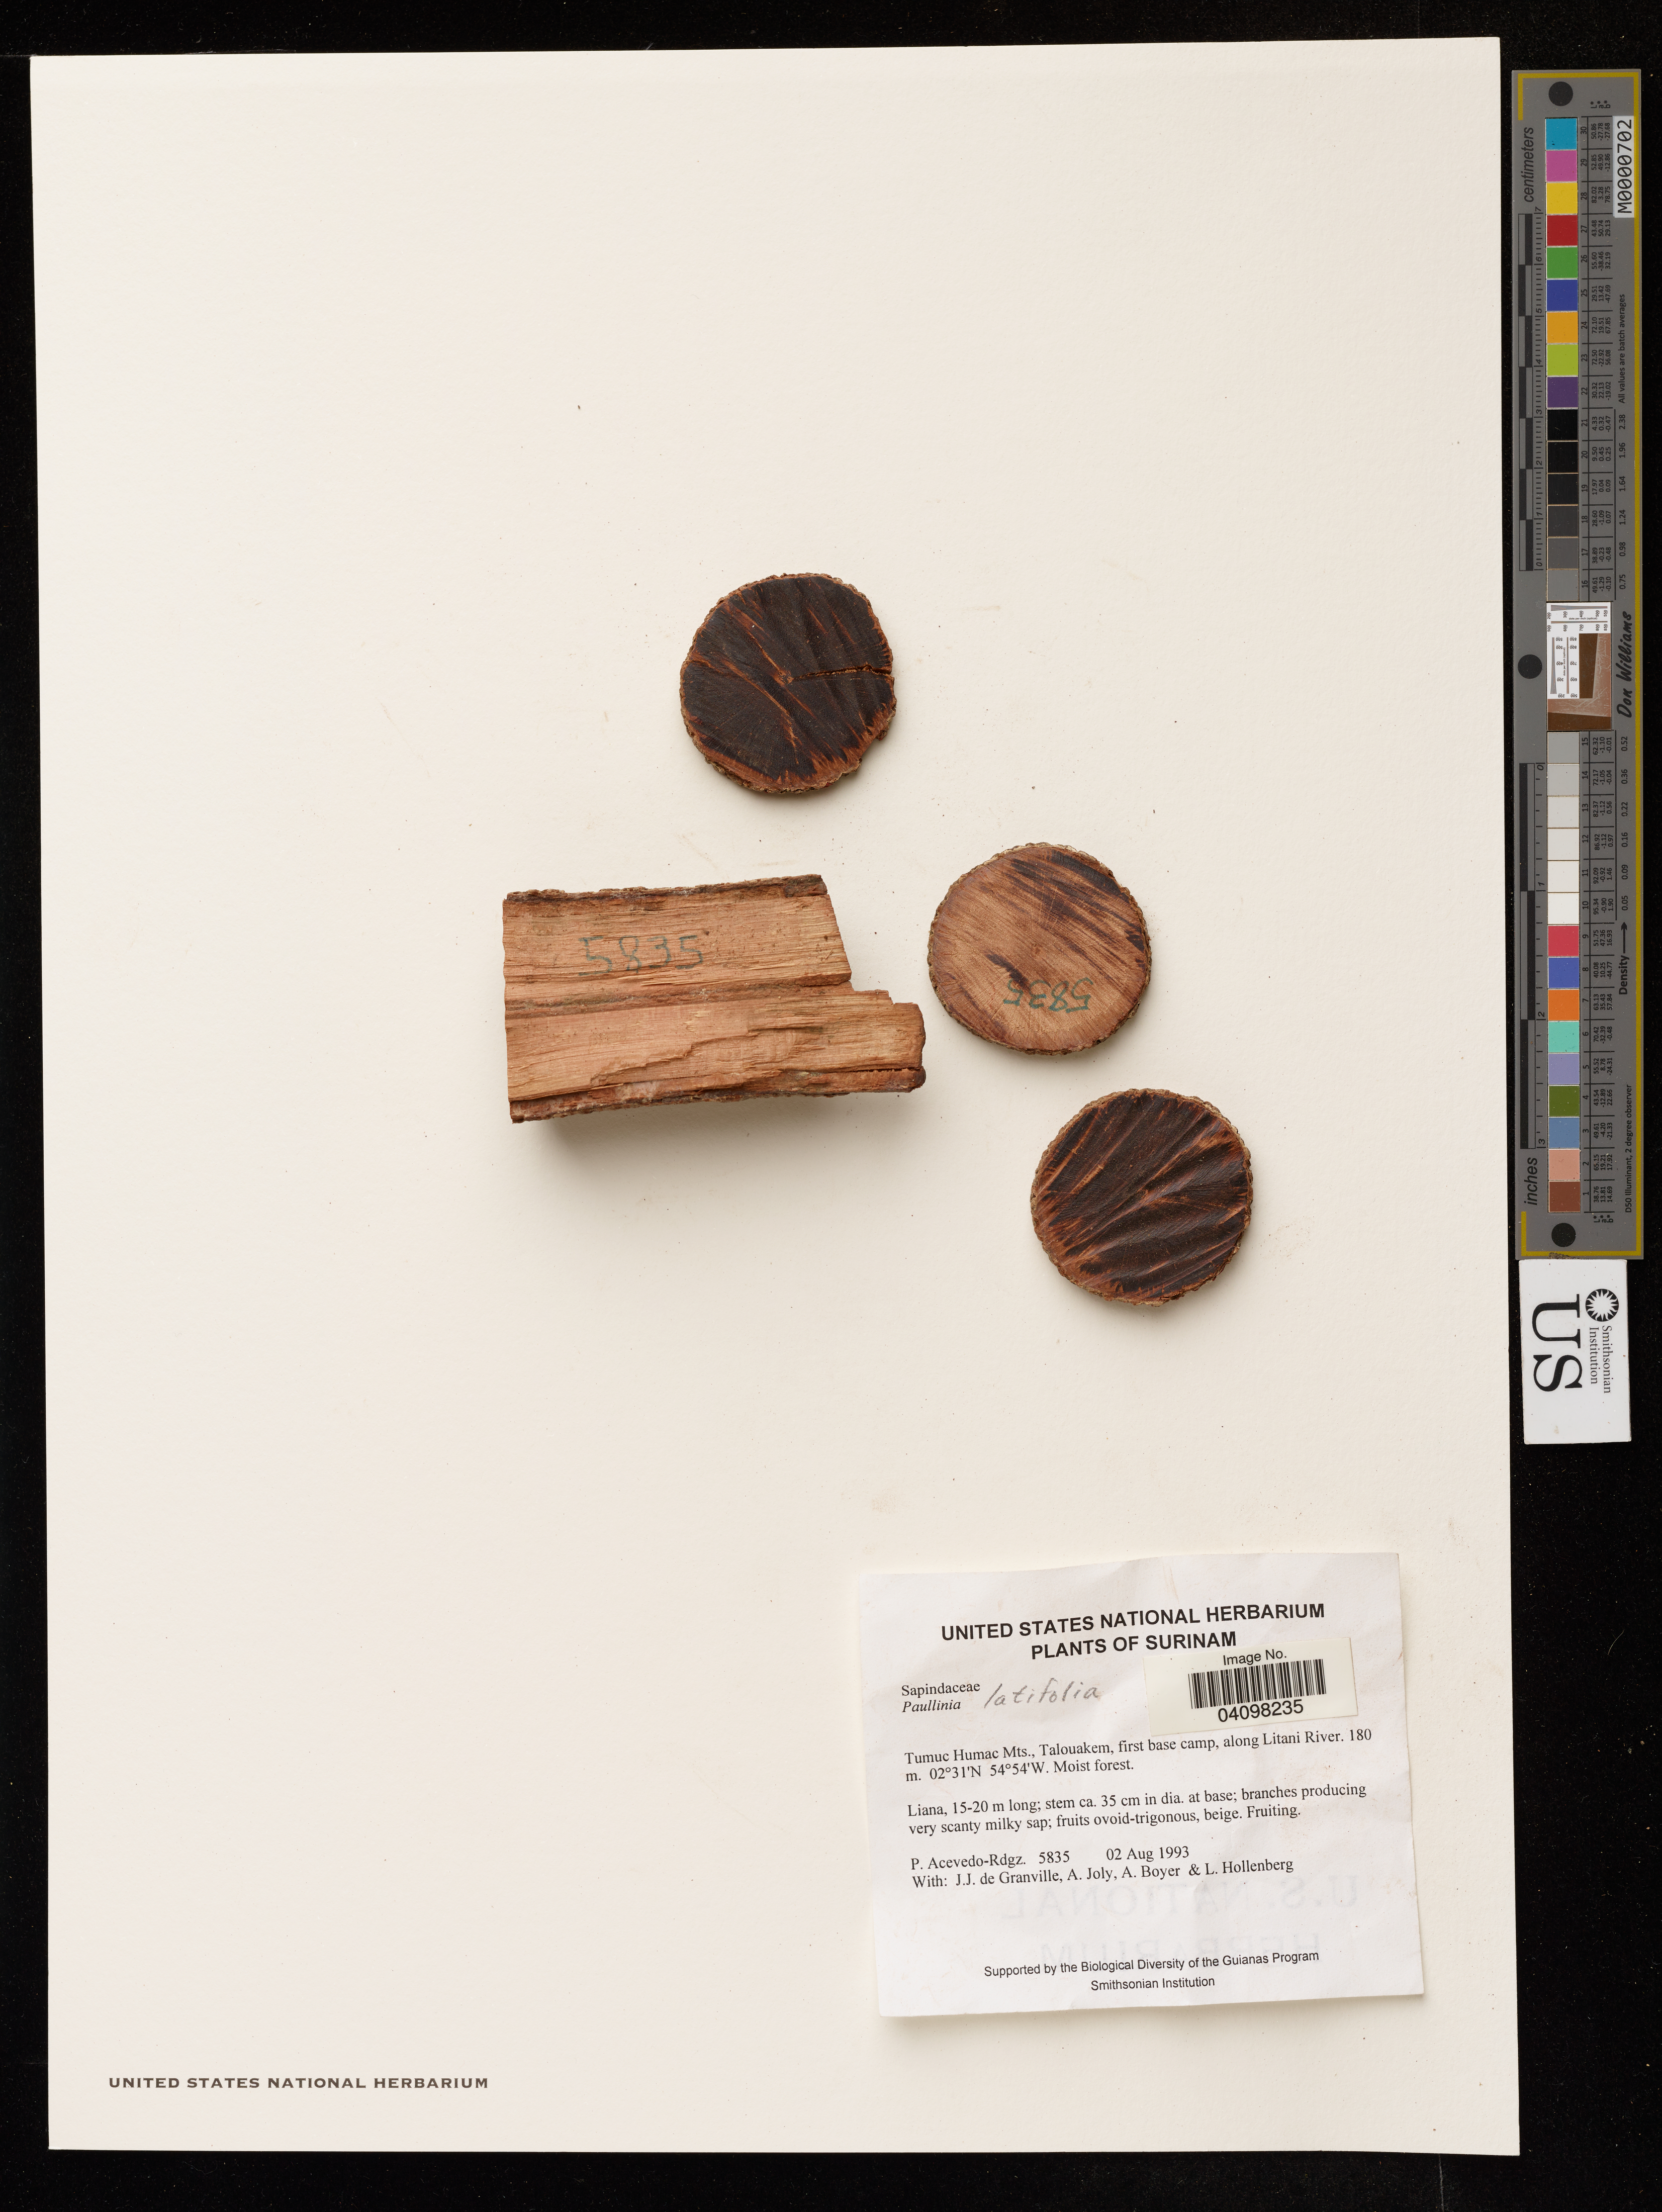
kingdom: Plantae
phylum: Tracheophyta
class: Magnoliopsida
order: Sapindales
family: Sapindaceae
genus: Paullinia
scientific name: Paullinia latifolia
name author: Benth. ex Radlk.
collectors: P. Acevedo-Rodr., J.-J. de Granville, A. Joly & A. Boyer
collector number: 5835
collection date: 1993-08-02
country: Suriname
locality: Tumuc Humac Mts., Talouakem, first base camp, along Litani River.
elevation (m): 180